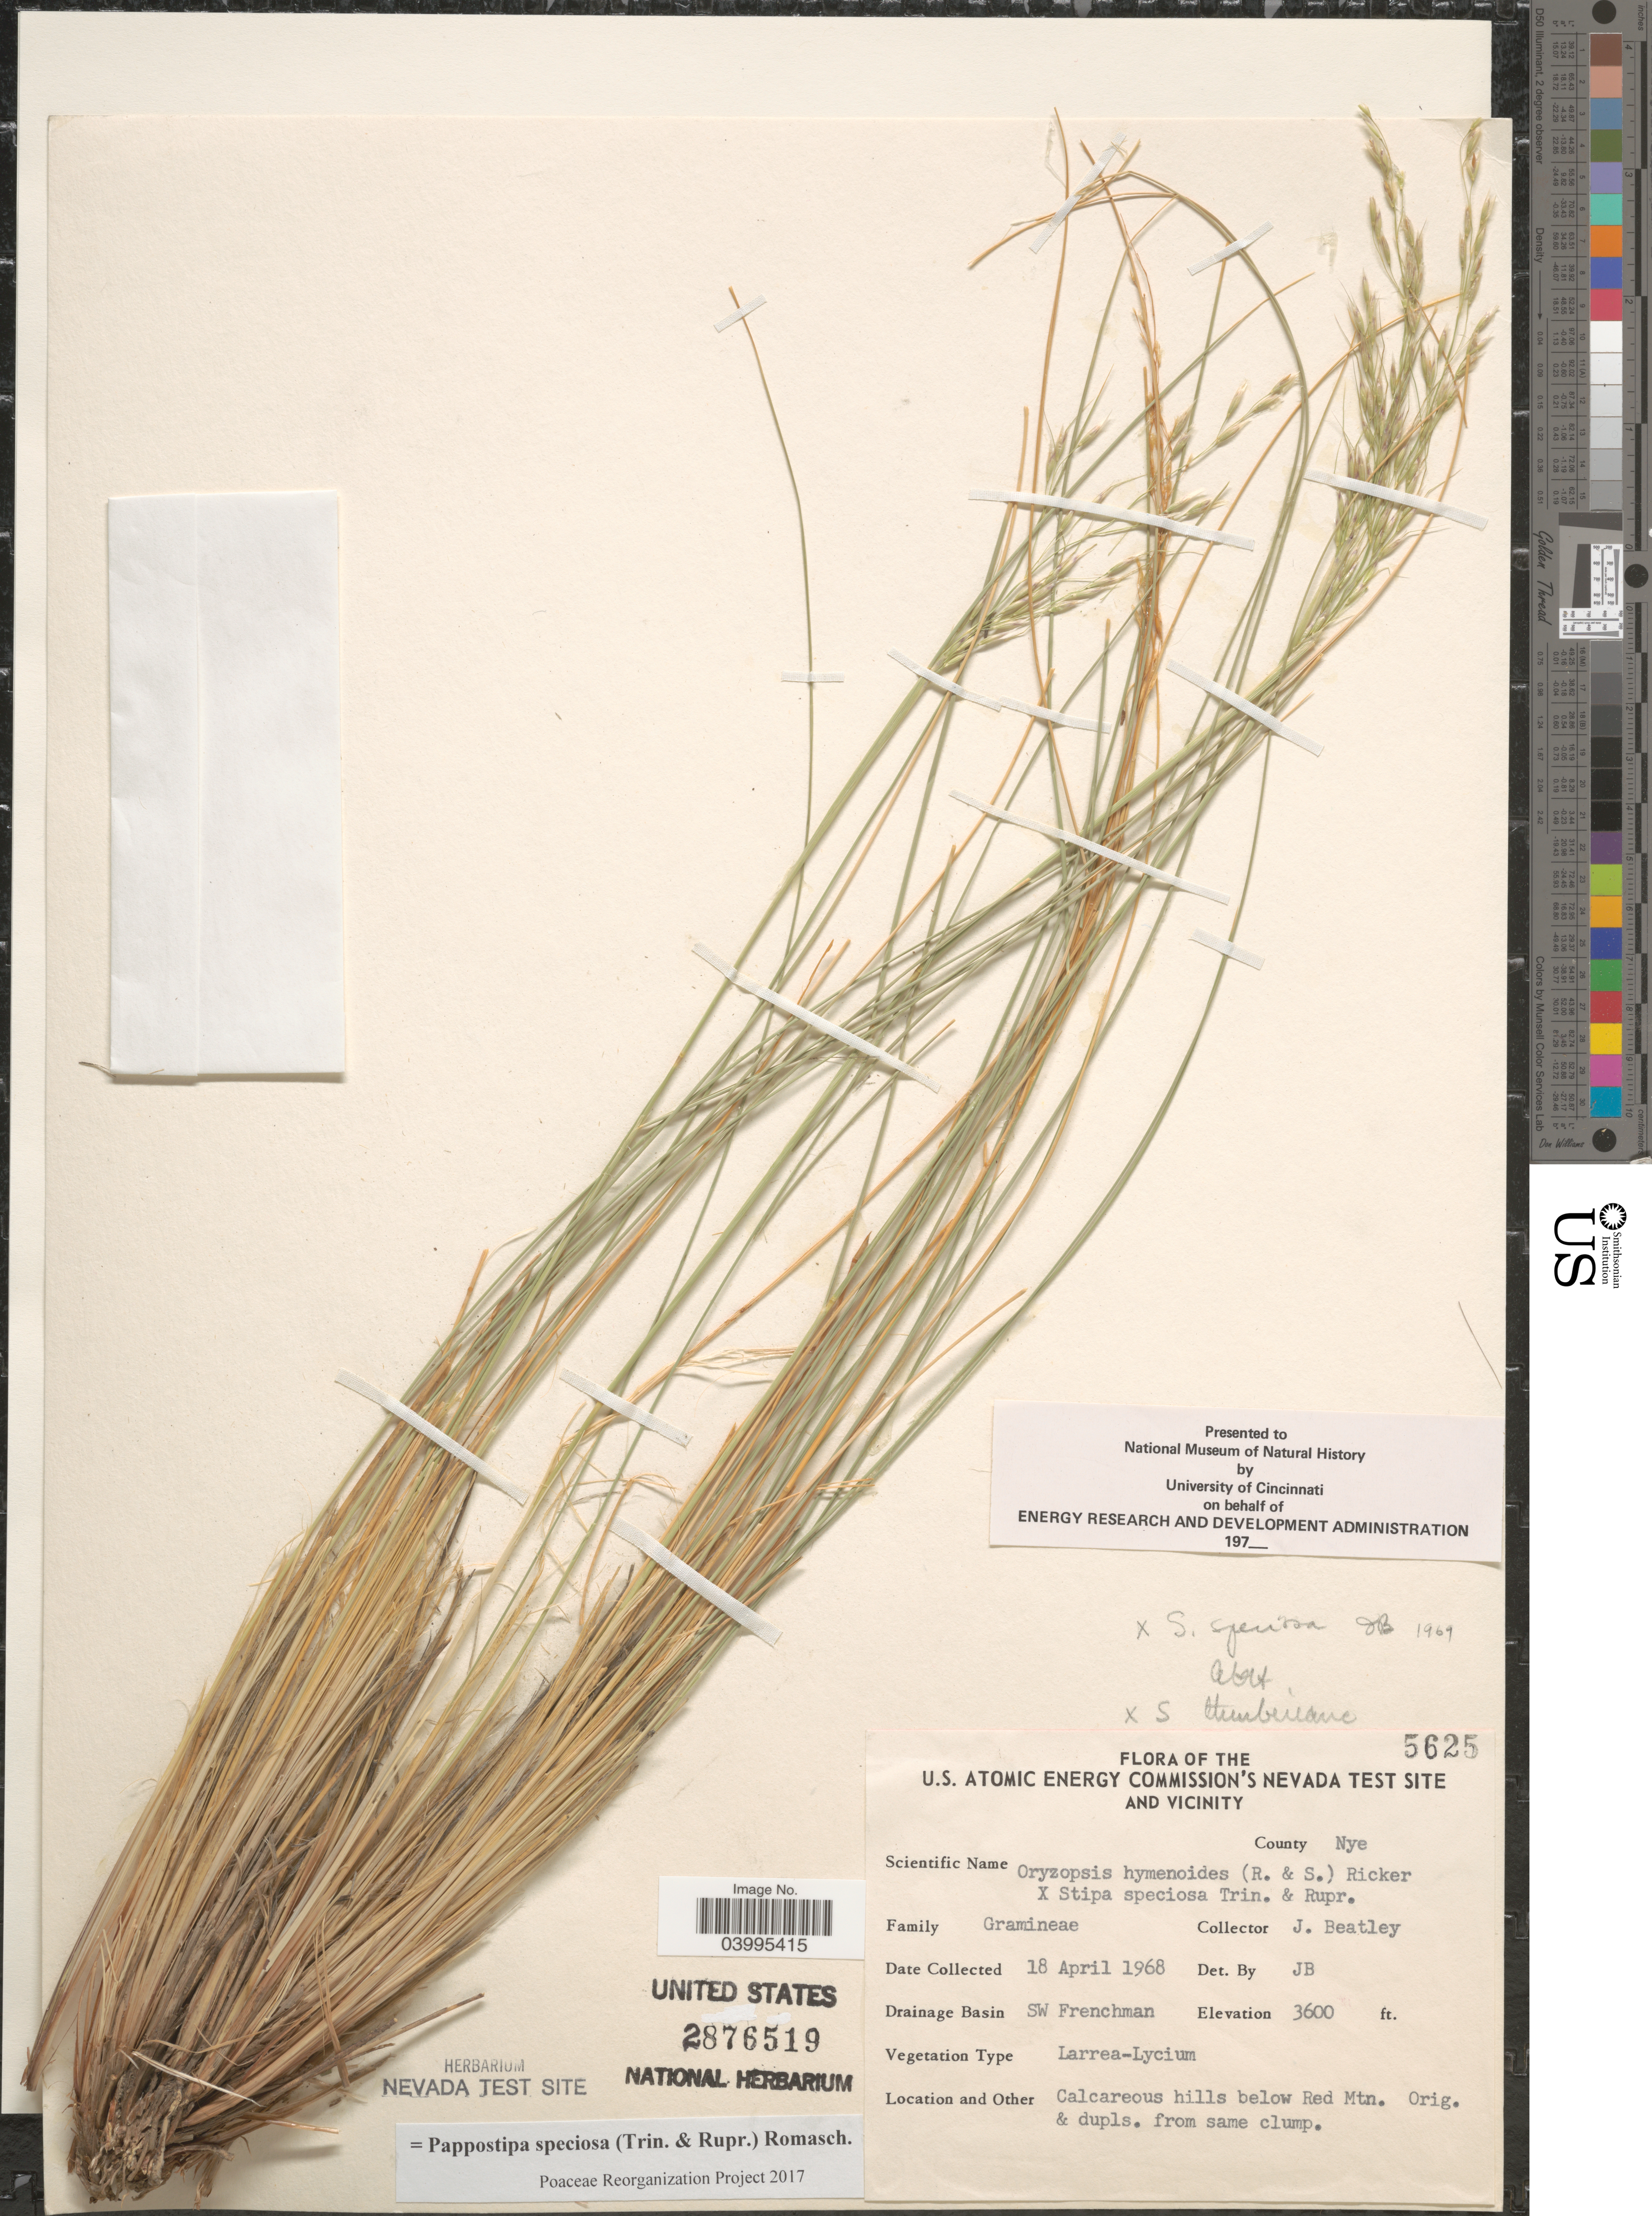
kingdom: Plantae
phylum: Tracheophyta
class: Liliopsida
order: Poales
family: Poaceae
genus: Pappostipa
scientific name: Pappostipa speciosa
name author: (Trin. & Rupr.) Romasch.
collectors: J. C. Beatley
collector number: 5625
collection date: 1968-04-18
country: United States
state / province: Nevada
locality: The U.S. Atomic Energy Commission's Nevada Test Site and Vicinity. County Nye. Drainage Basin SW Frenchman. Calcareous hills below Red Mtn.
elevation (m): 1097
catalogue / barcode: US 2876519